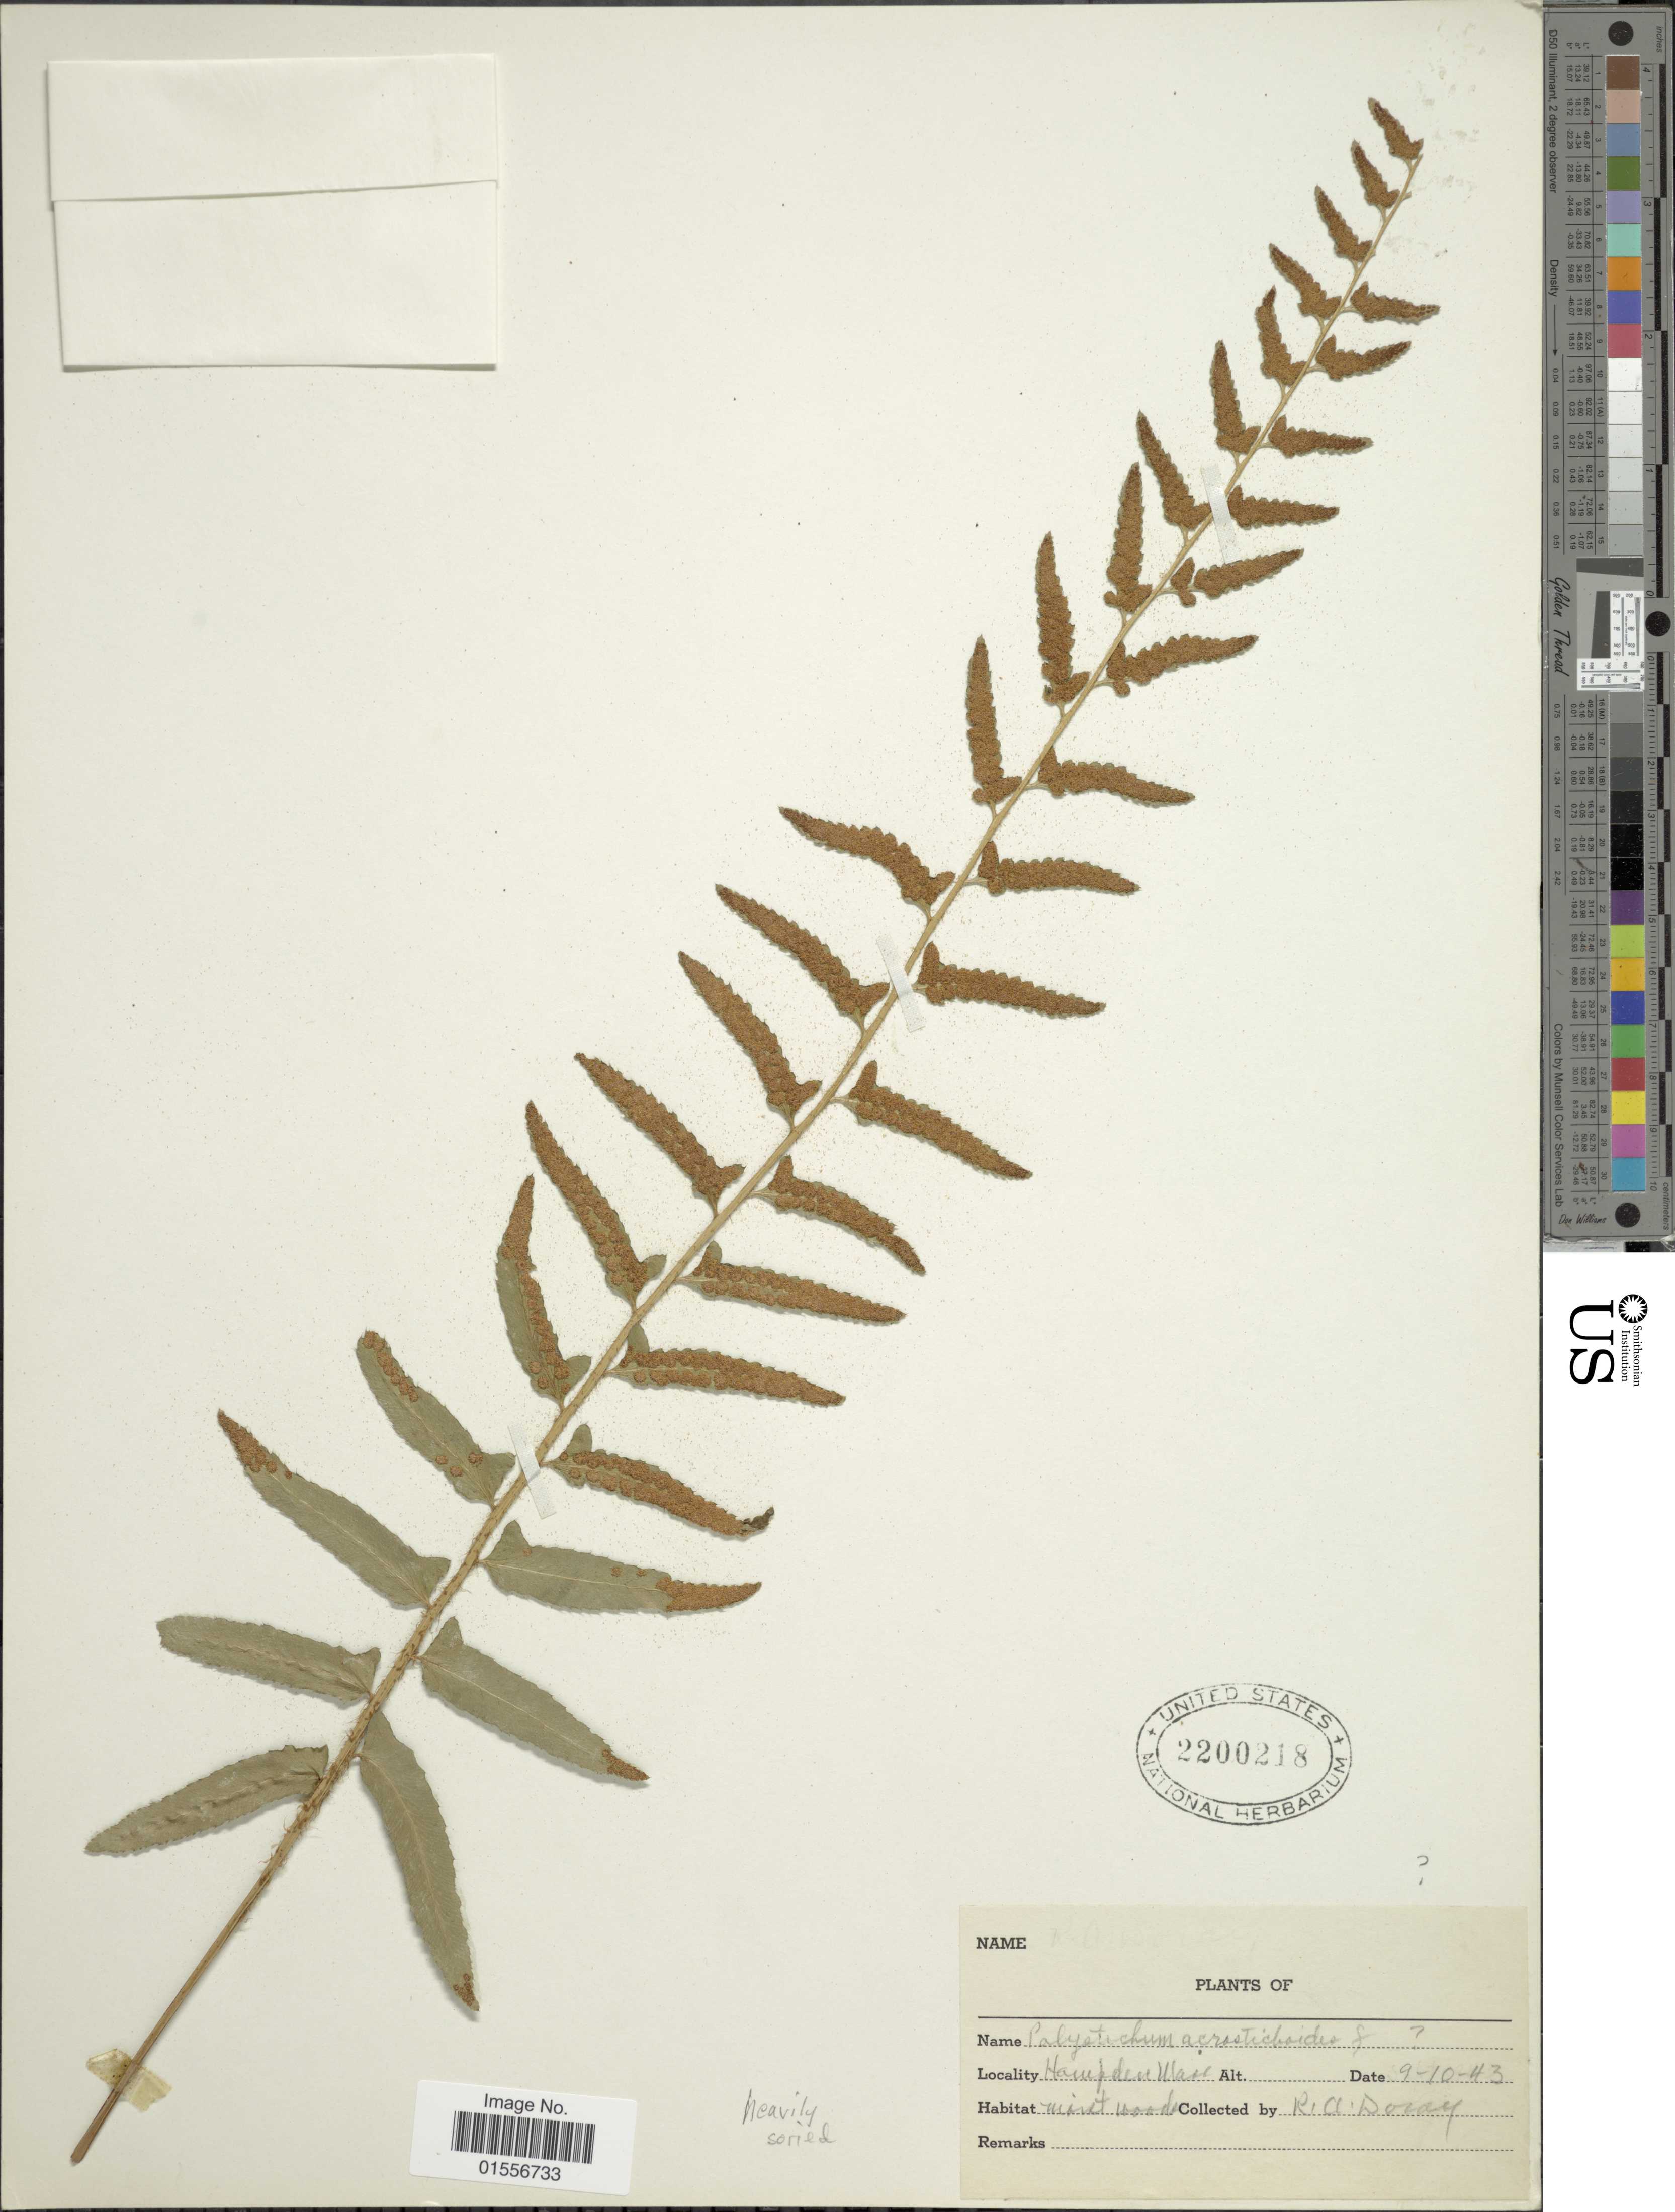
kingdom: Plantae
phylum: Tracheophyta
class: Polypodiopsida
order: Polypodiales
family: Dryopteridaceae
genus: Polystichum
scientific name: Polystichum acrostichoides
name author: (Michx.) Schott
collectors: R. Doray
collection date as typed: Transcribed d/m/y: 10/9/43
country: United States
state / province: Massachusetts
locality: Hampden Mass, moist woods.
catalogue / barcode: US 2200218